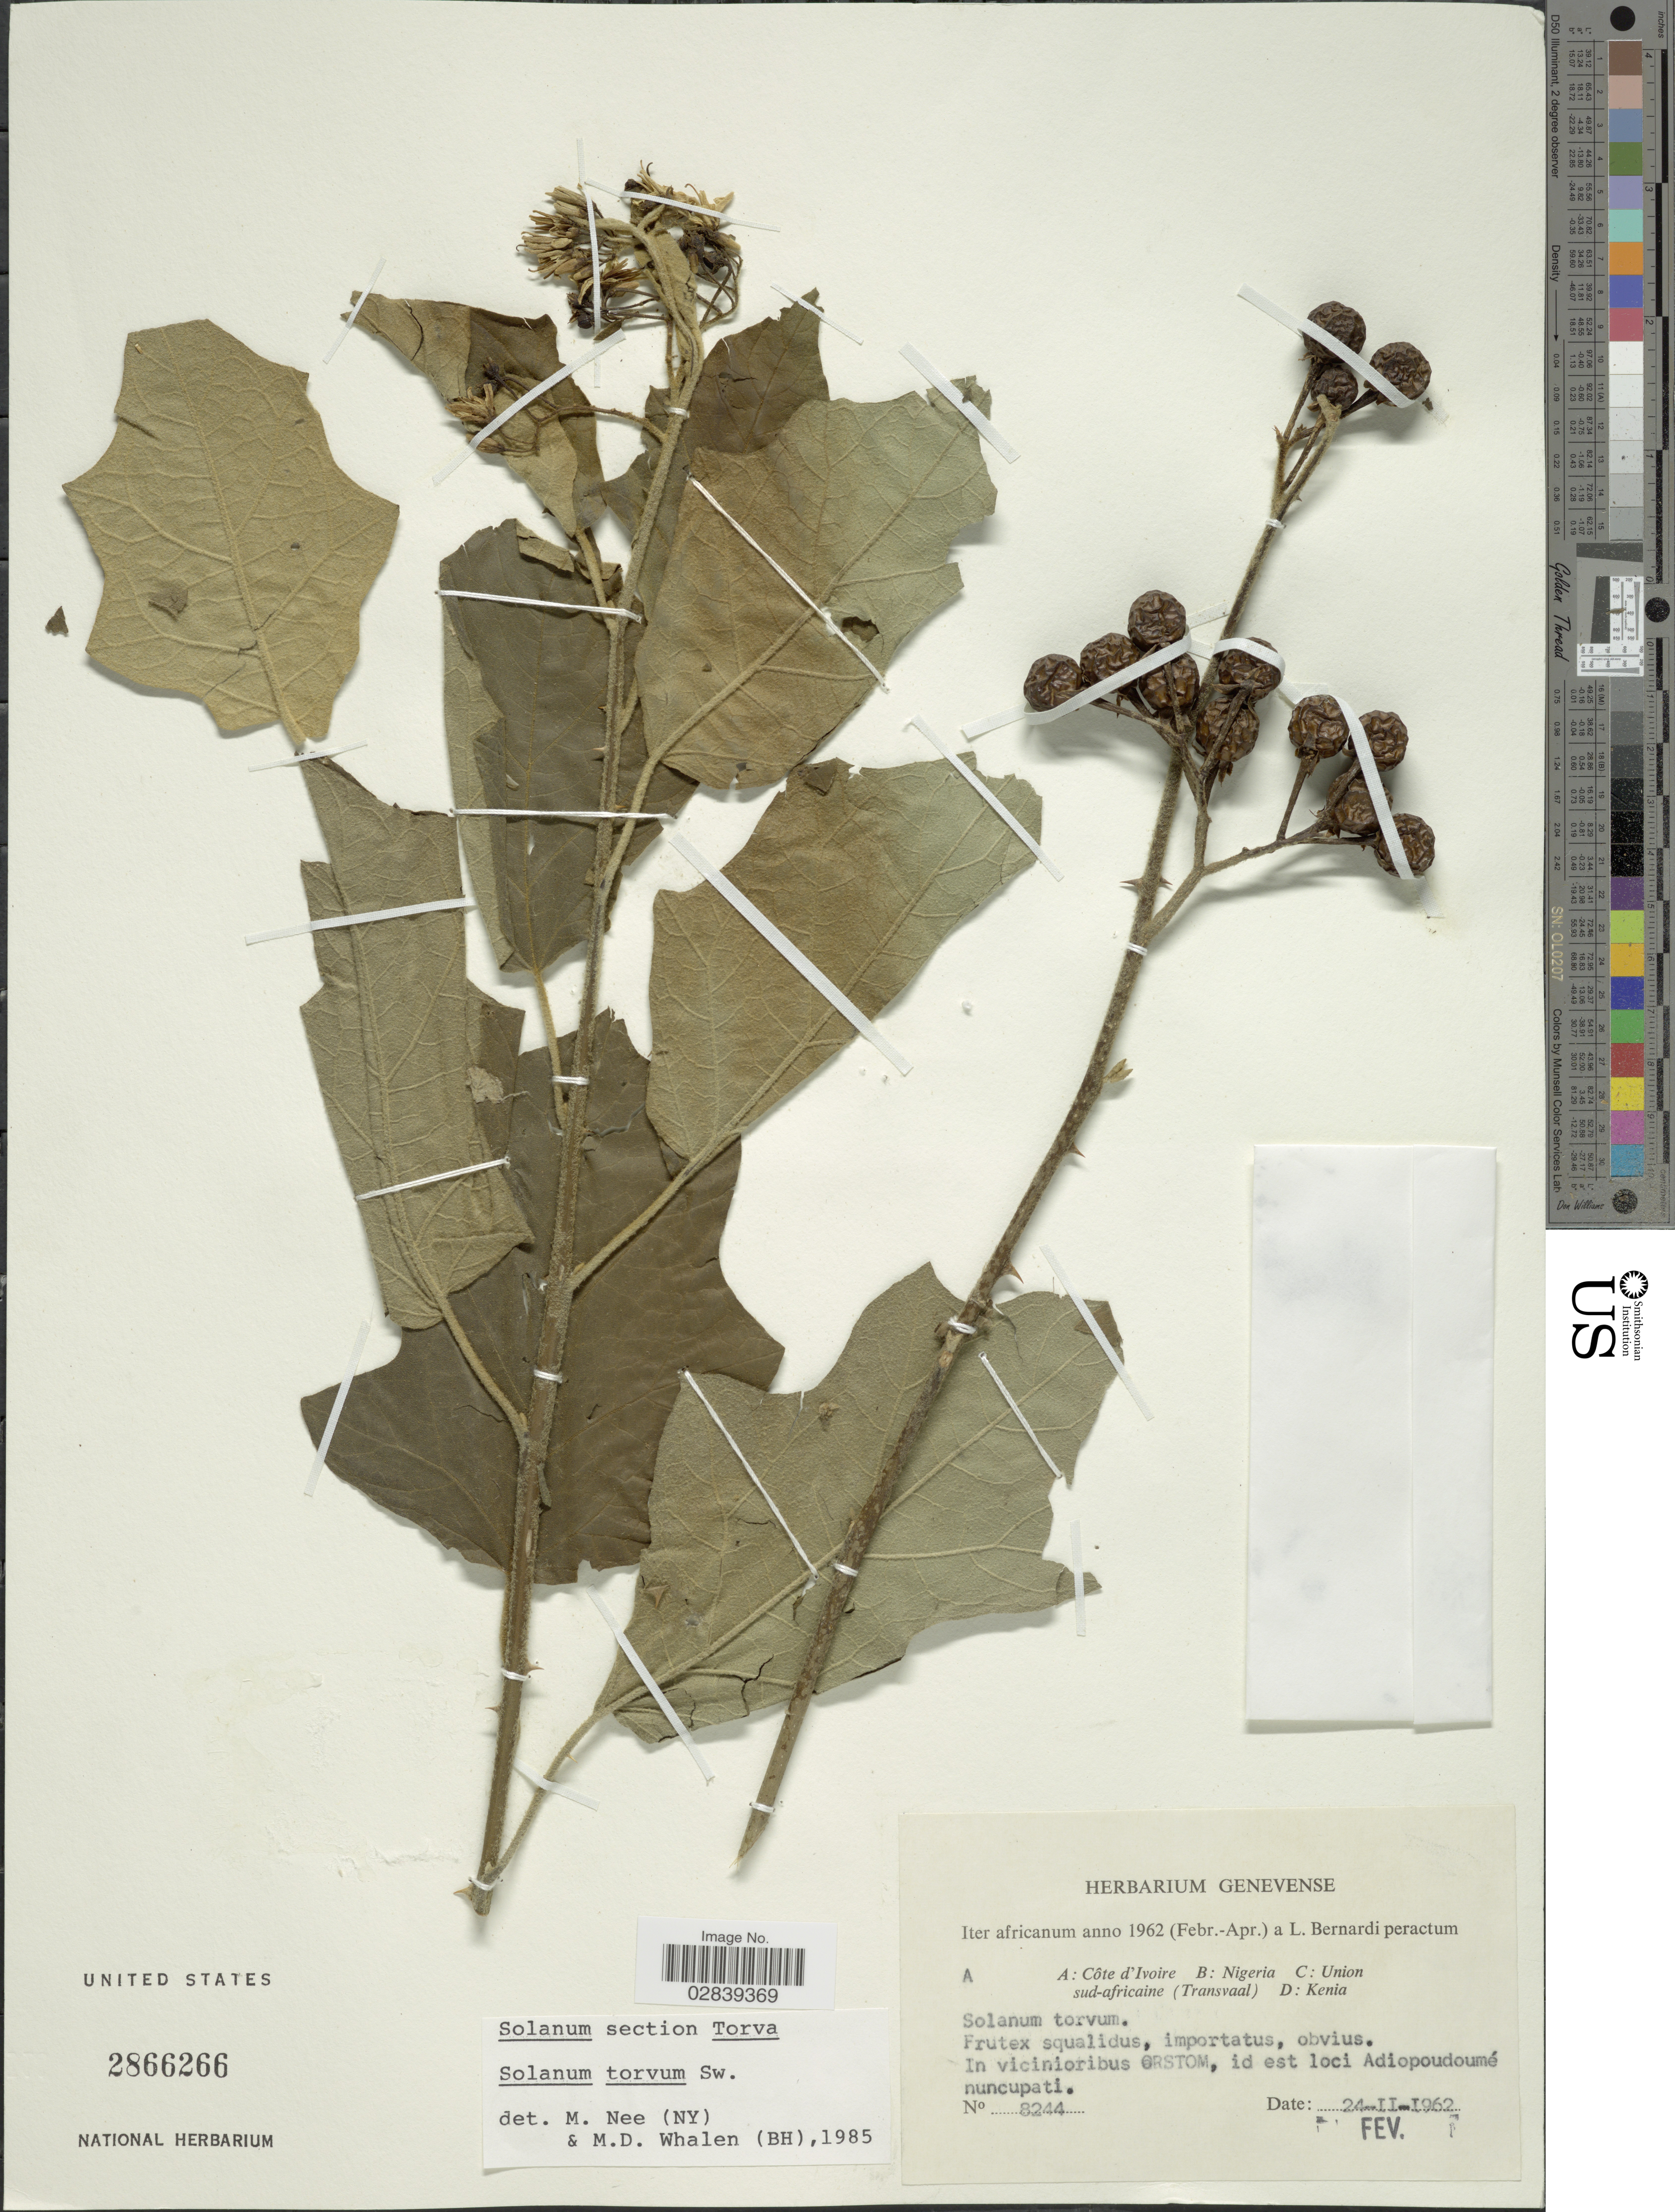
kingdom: Plantae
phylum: Tracheophyta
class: Magnoliopsida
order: Solanales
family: Solanaceae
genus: Solanum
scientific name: Solanum torvum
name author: Sw.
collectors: L. Bernardi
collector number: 8244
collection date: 1962-02-24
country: Ivory Coast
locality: Côte d'Ivoire, in vicinioribus Orstom, id est loci Adiopoudoumé nuncupati.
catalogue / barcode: US 2866266